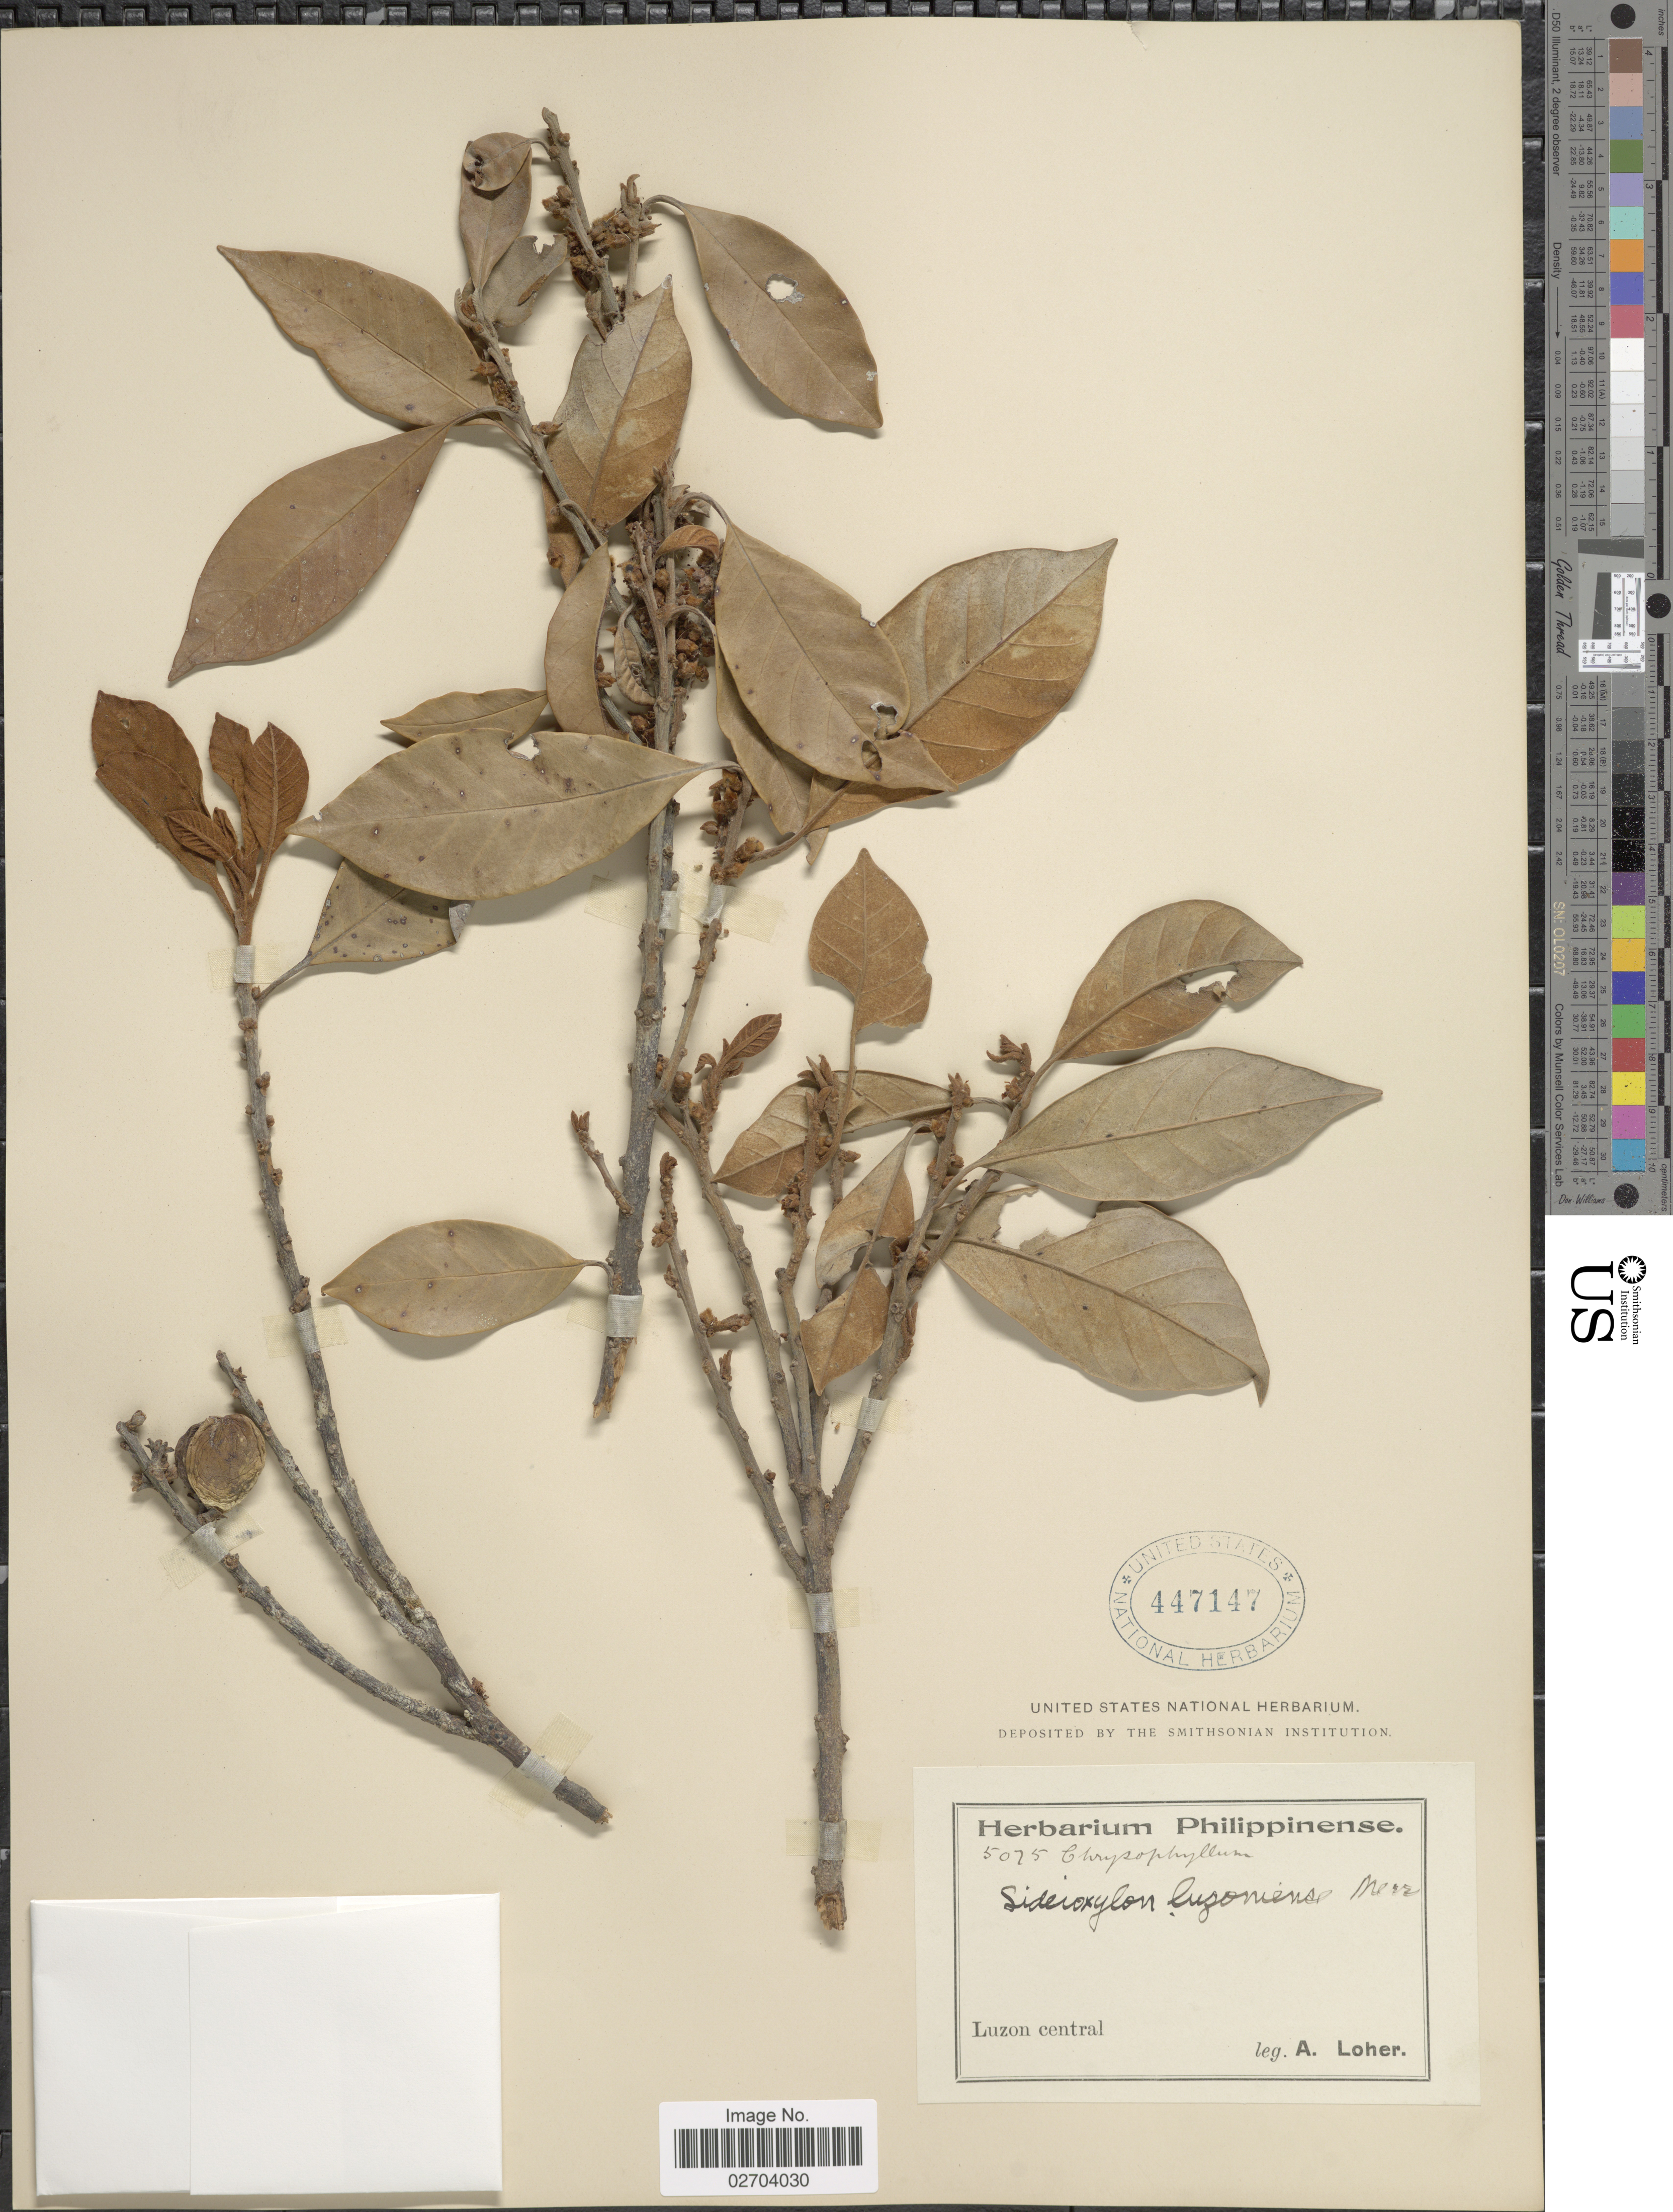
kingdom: Plantae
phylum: Tracheophyta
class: Magnoliopsida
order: Ericales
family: Sapotaceae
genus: Sideroxylon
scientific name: Sideroxylon luzoniense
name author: Merr.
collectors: A. Loher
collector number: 5075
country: Philippines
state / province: Central Luzon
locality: Luzon Central.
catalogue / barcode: US 447147